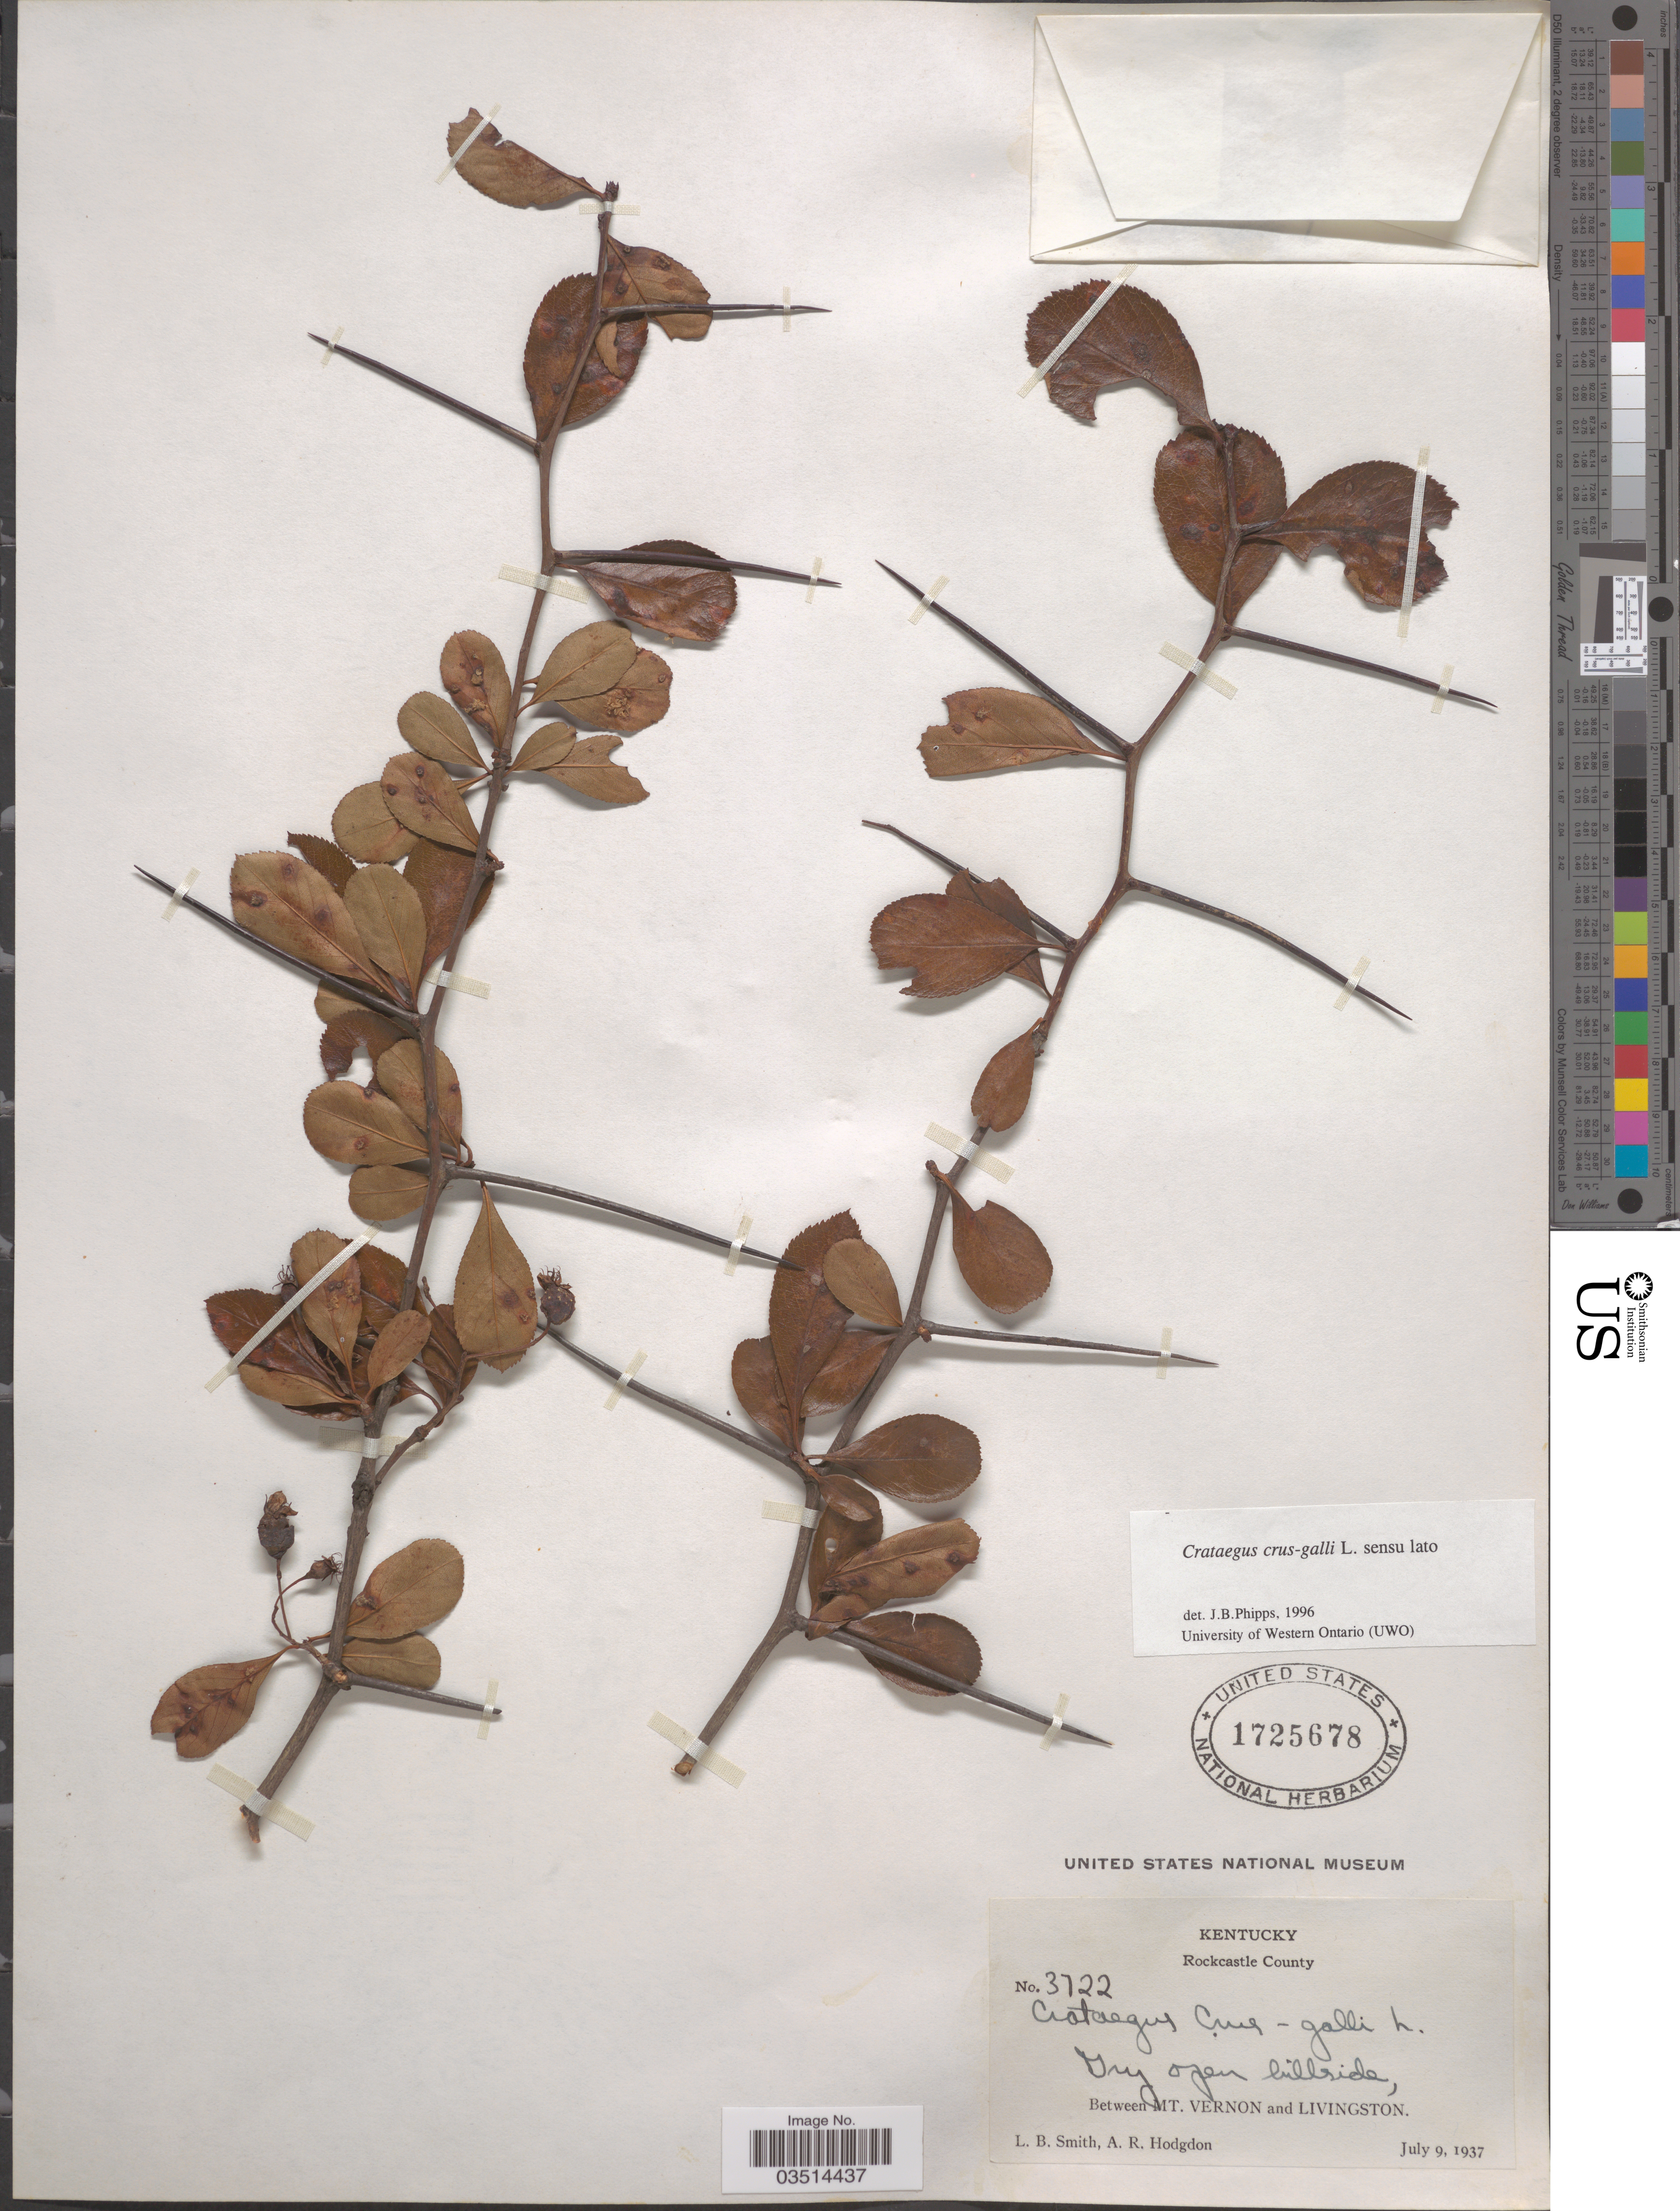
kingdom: Plantae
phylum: Tracheophyta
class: Magnoliopsida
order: Rosales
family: Rosaceae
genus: Crataegus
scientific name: Crataegus crus-galli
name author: L.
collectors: L. Smith & A. R. Hodgdon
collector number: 3722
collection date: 1937-07-09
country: United States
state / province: Kentucky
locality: Rockcastle County. Dry open hillside, Between Mt. Vernon and Livingston.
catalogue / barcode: US 1725678